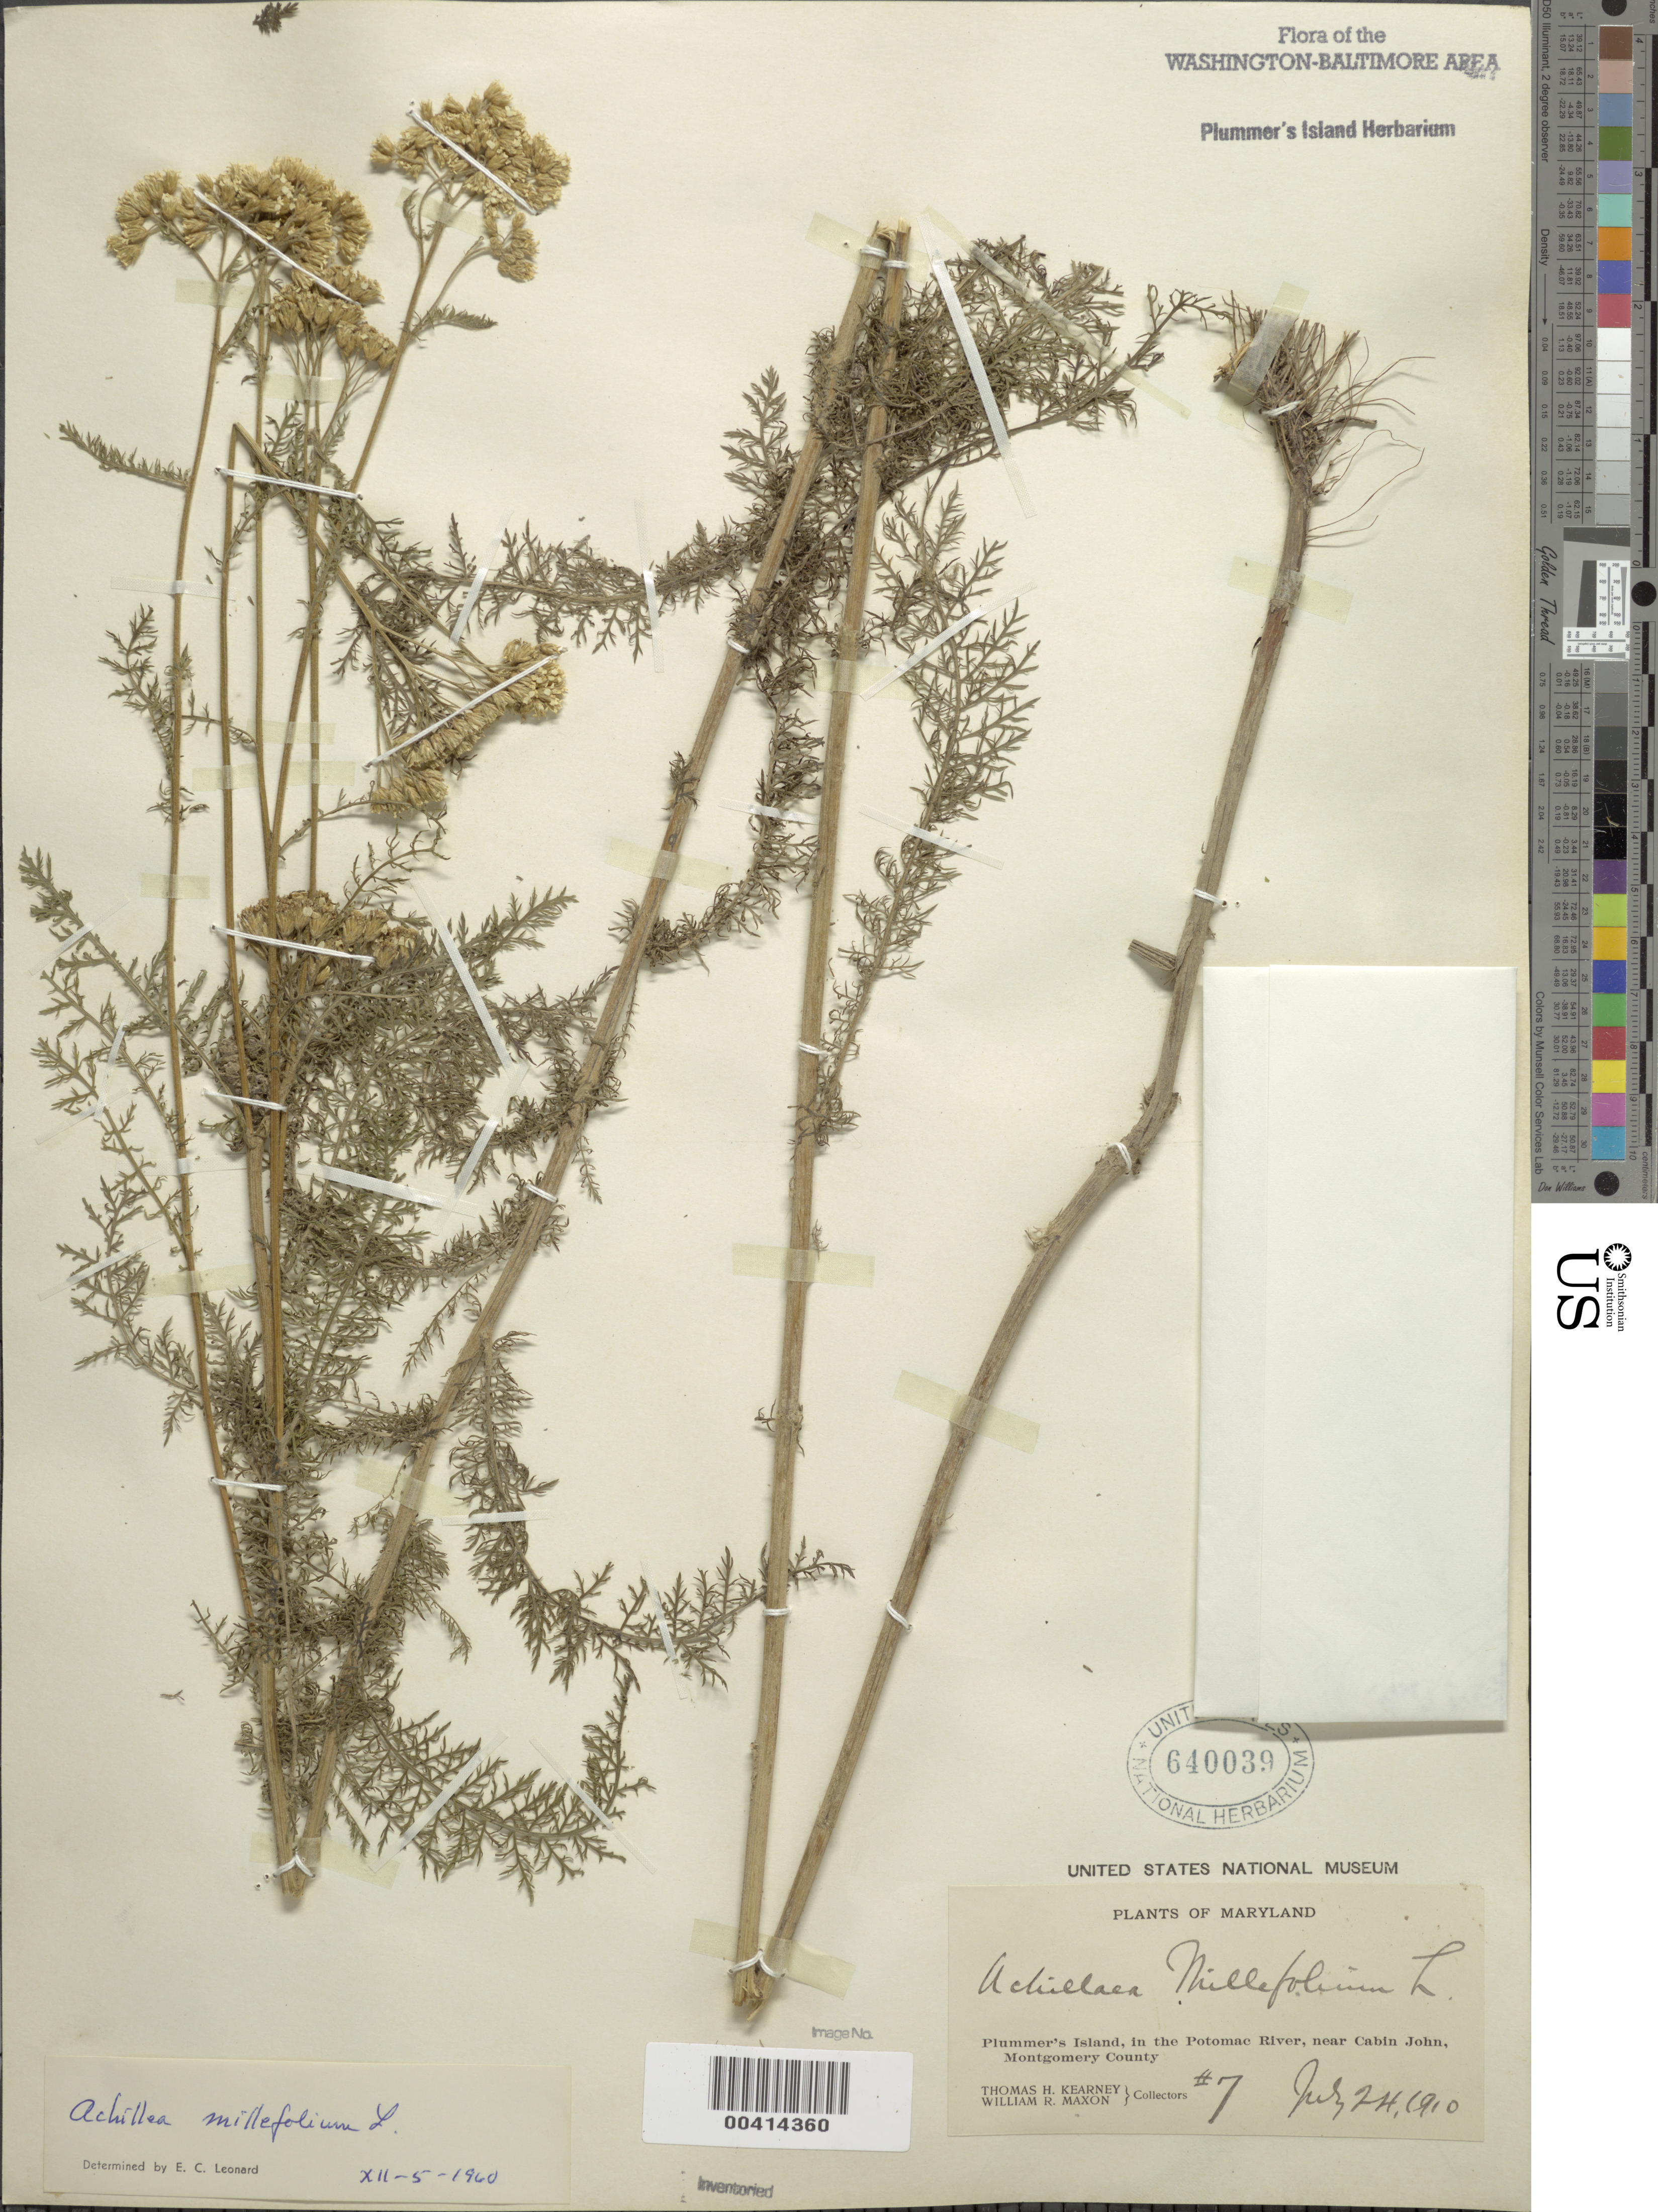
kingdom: Plantae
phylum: Tracheophyta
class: Magnoliopsida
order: Asterales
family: Asteraceae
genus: Achillea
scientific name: Achillea millefolium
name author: L.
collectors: T. H. Kearney & W. R. Maxon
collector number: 7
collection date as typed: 24 Jul 1910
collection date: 1910-07-24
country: United States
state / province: Maryland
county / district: Montgomery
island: Plummers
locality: Plummer's Island C. & O. Canal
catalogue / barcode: US 640039